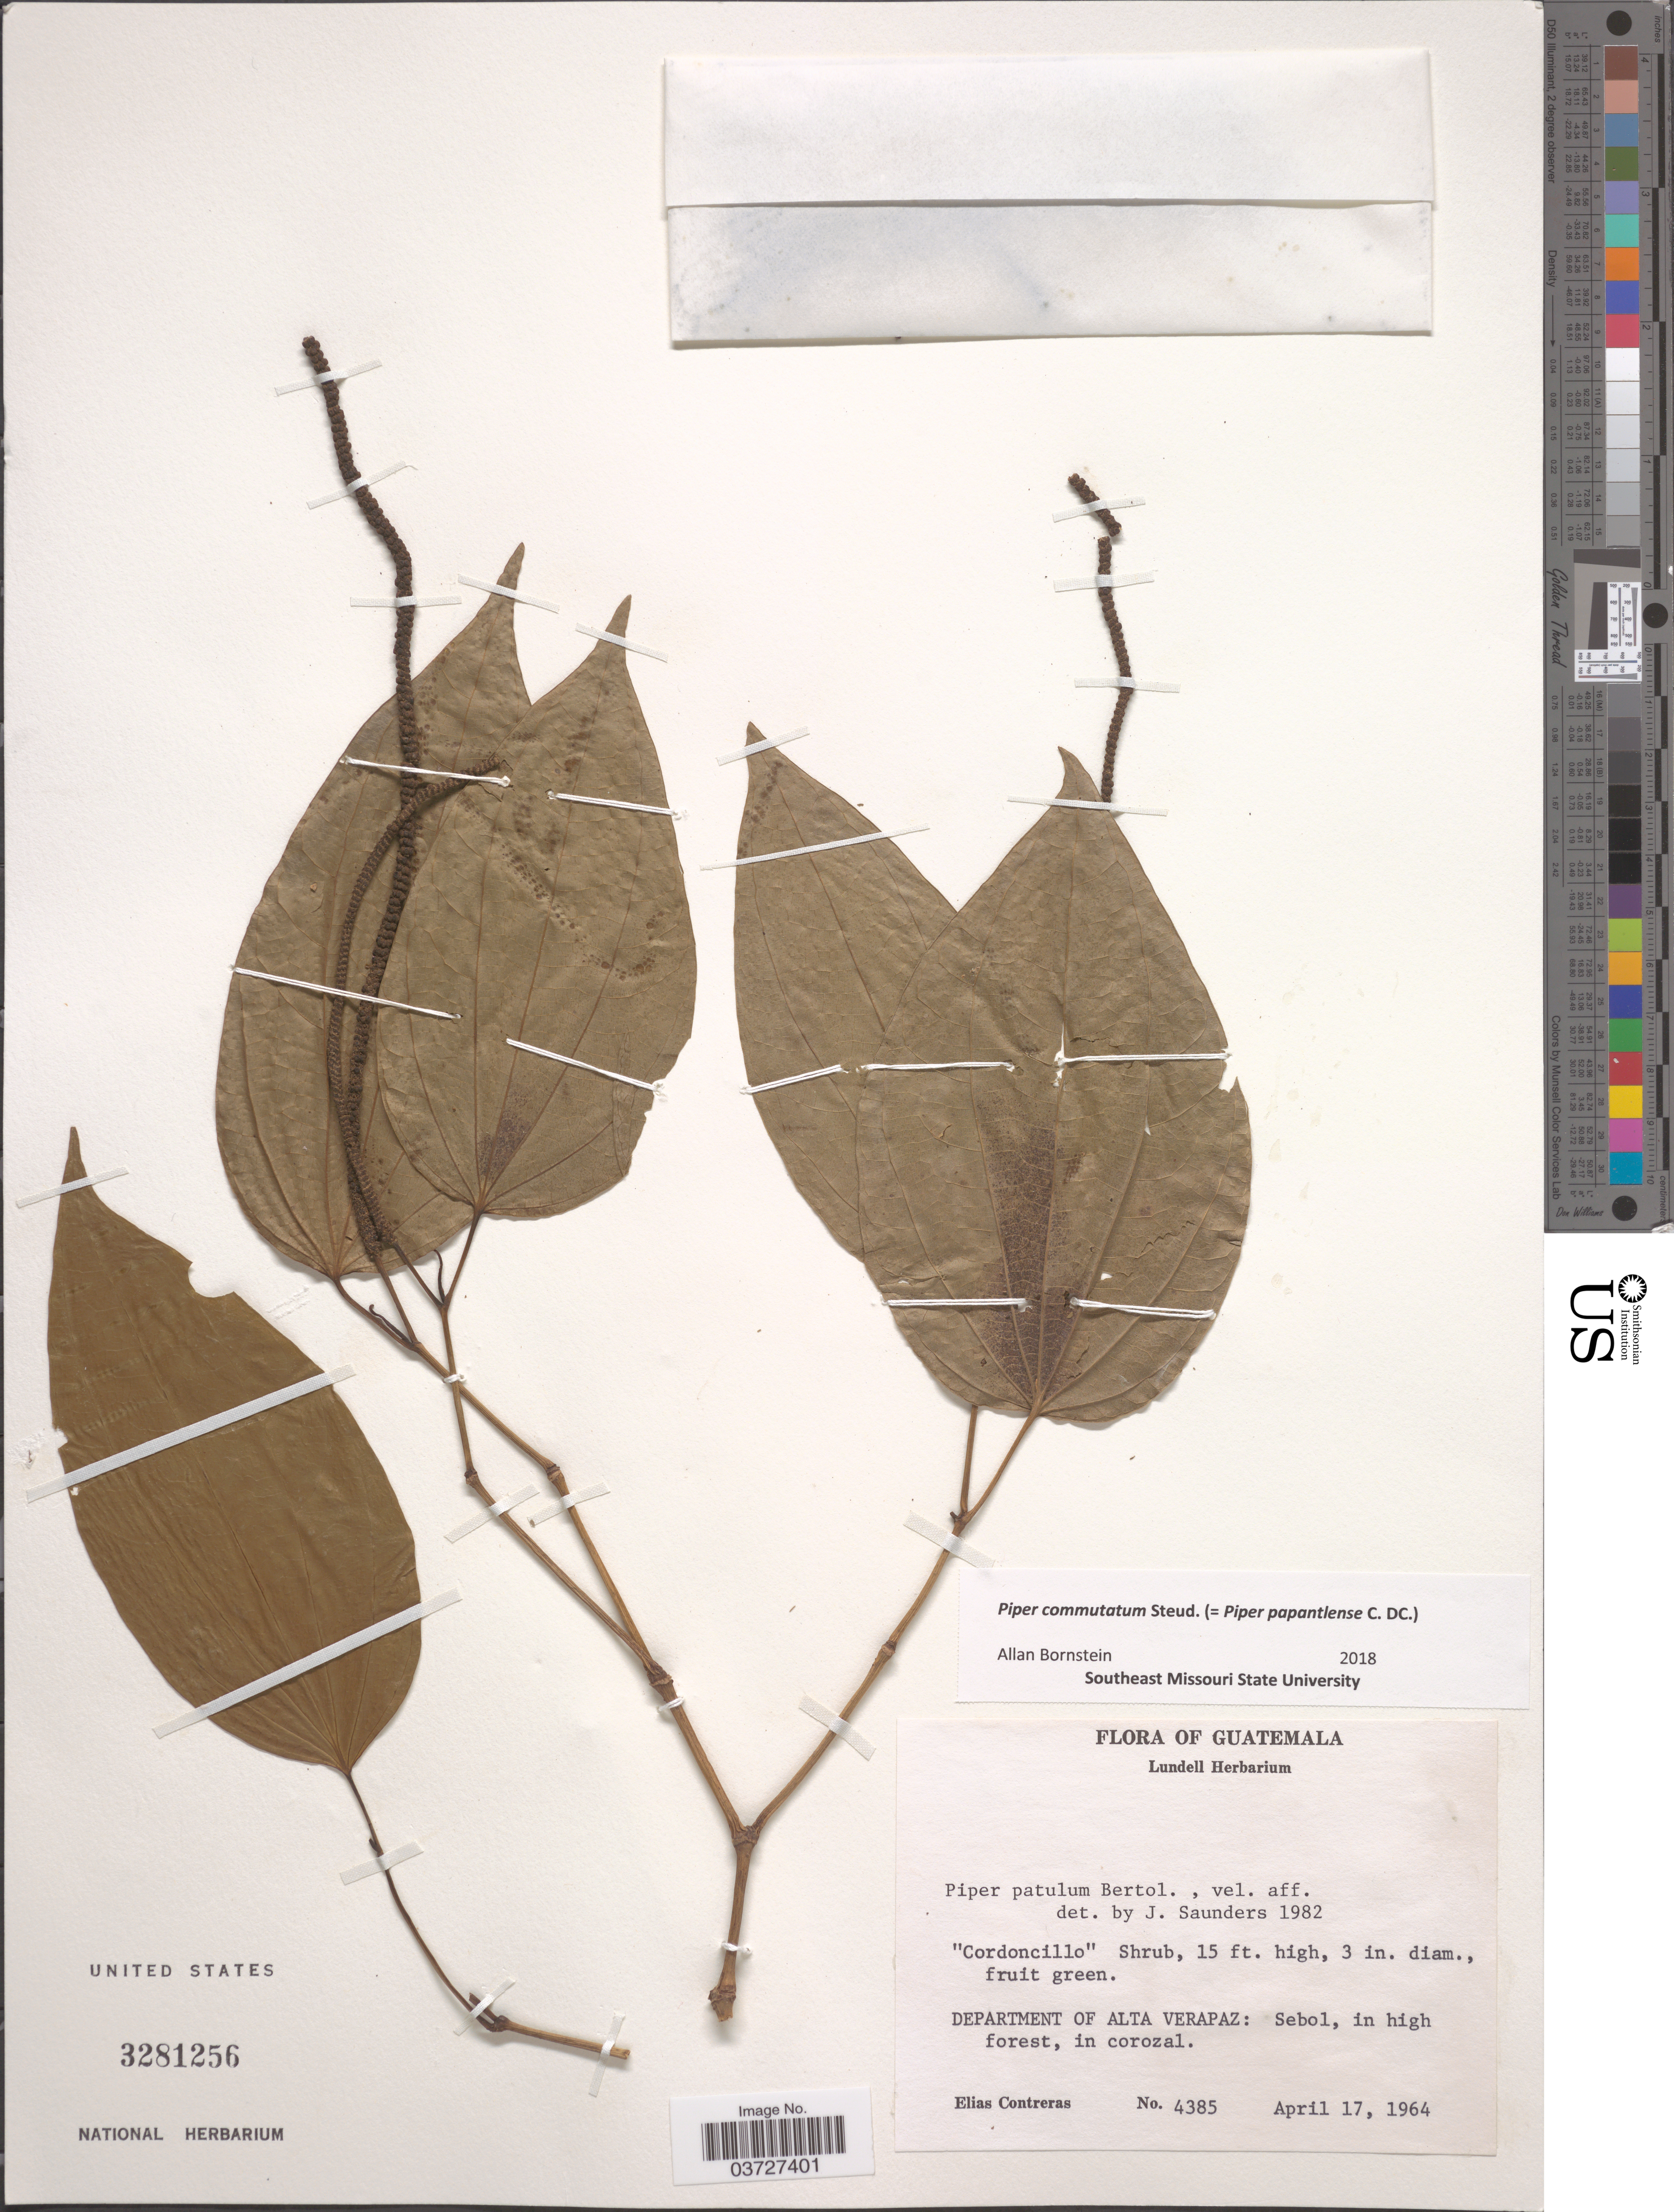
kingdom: Plantae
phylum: Tracheophyta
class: Magnoliopsida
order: Piperales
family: Piperaceae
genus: Piper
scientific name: Piper commutatum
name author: Steud.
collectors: E. Contreras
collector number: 4385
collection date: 1964-04-17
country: Guatemala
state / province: Alta Verapaz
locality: Department of Alta Verapaz: Sebol, in high forest, in corozal.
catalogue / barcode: US 3281256